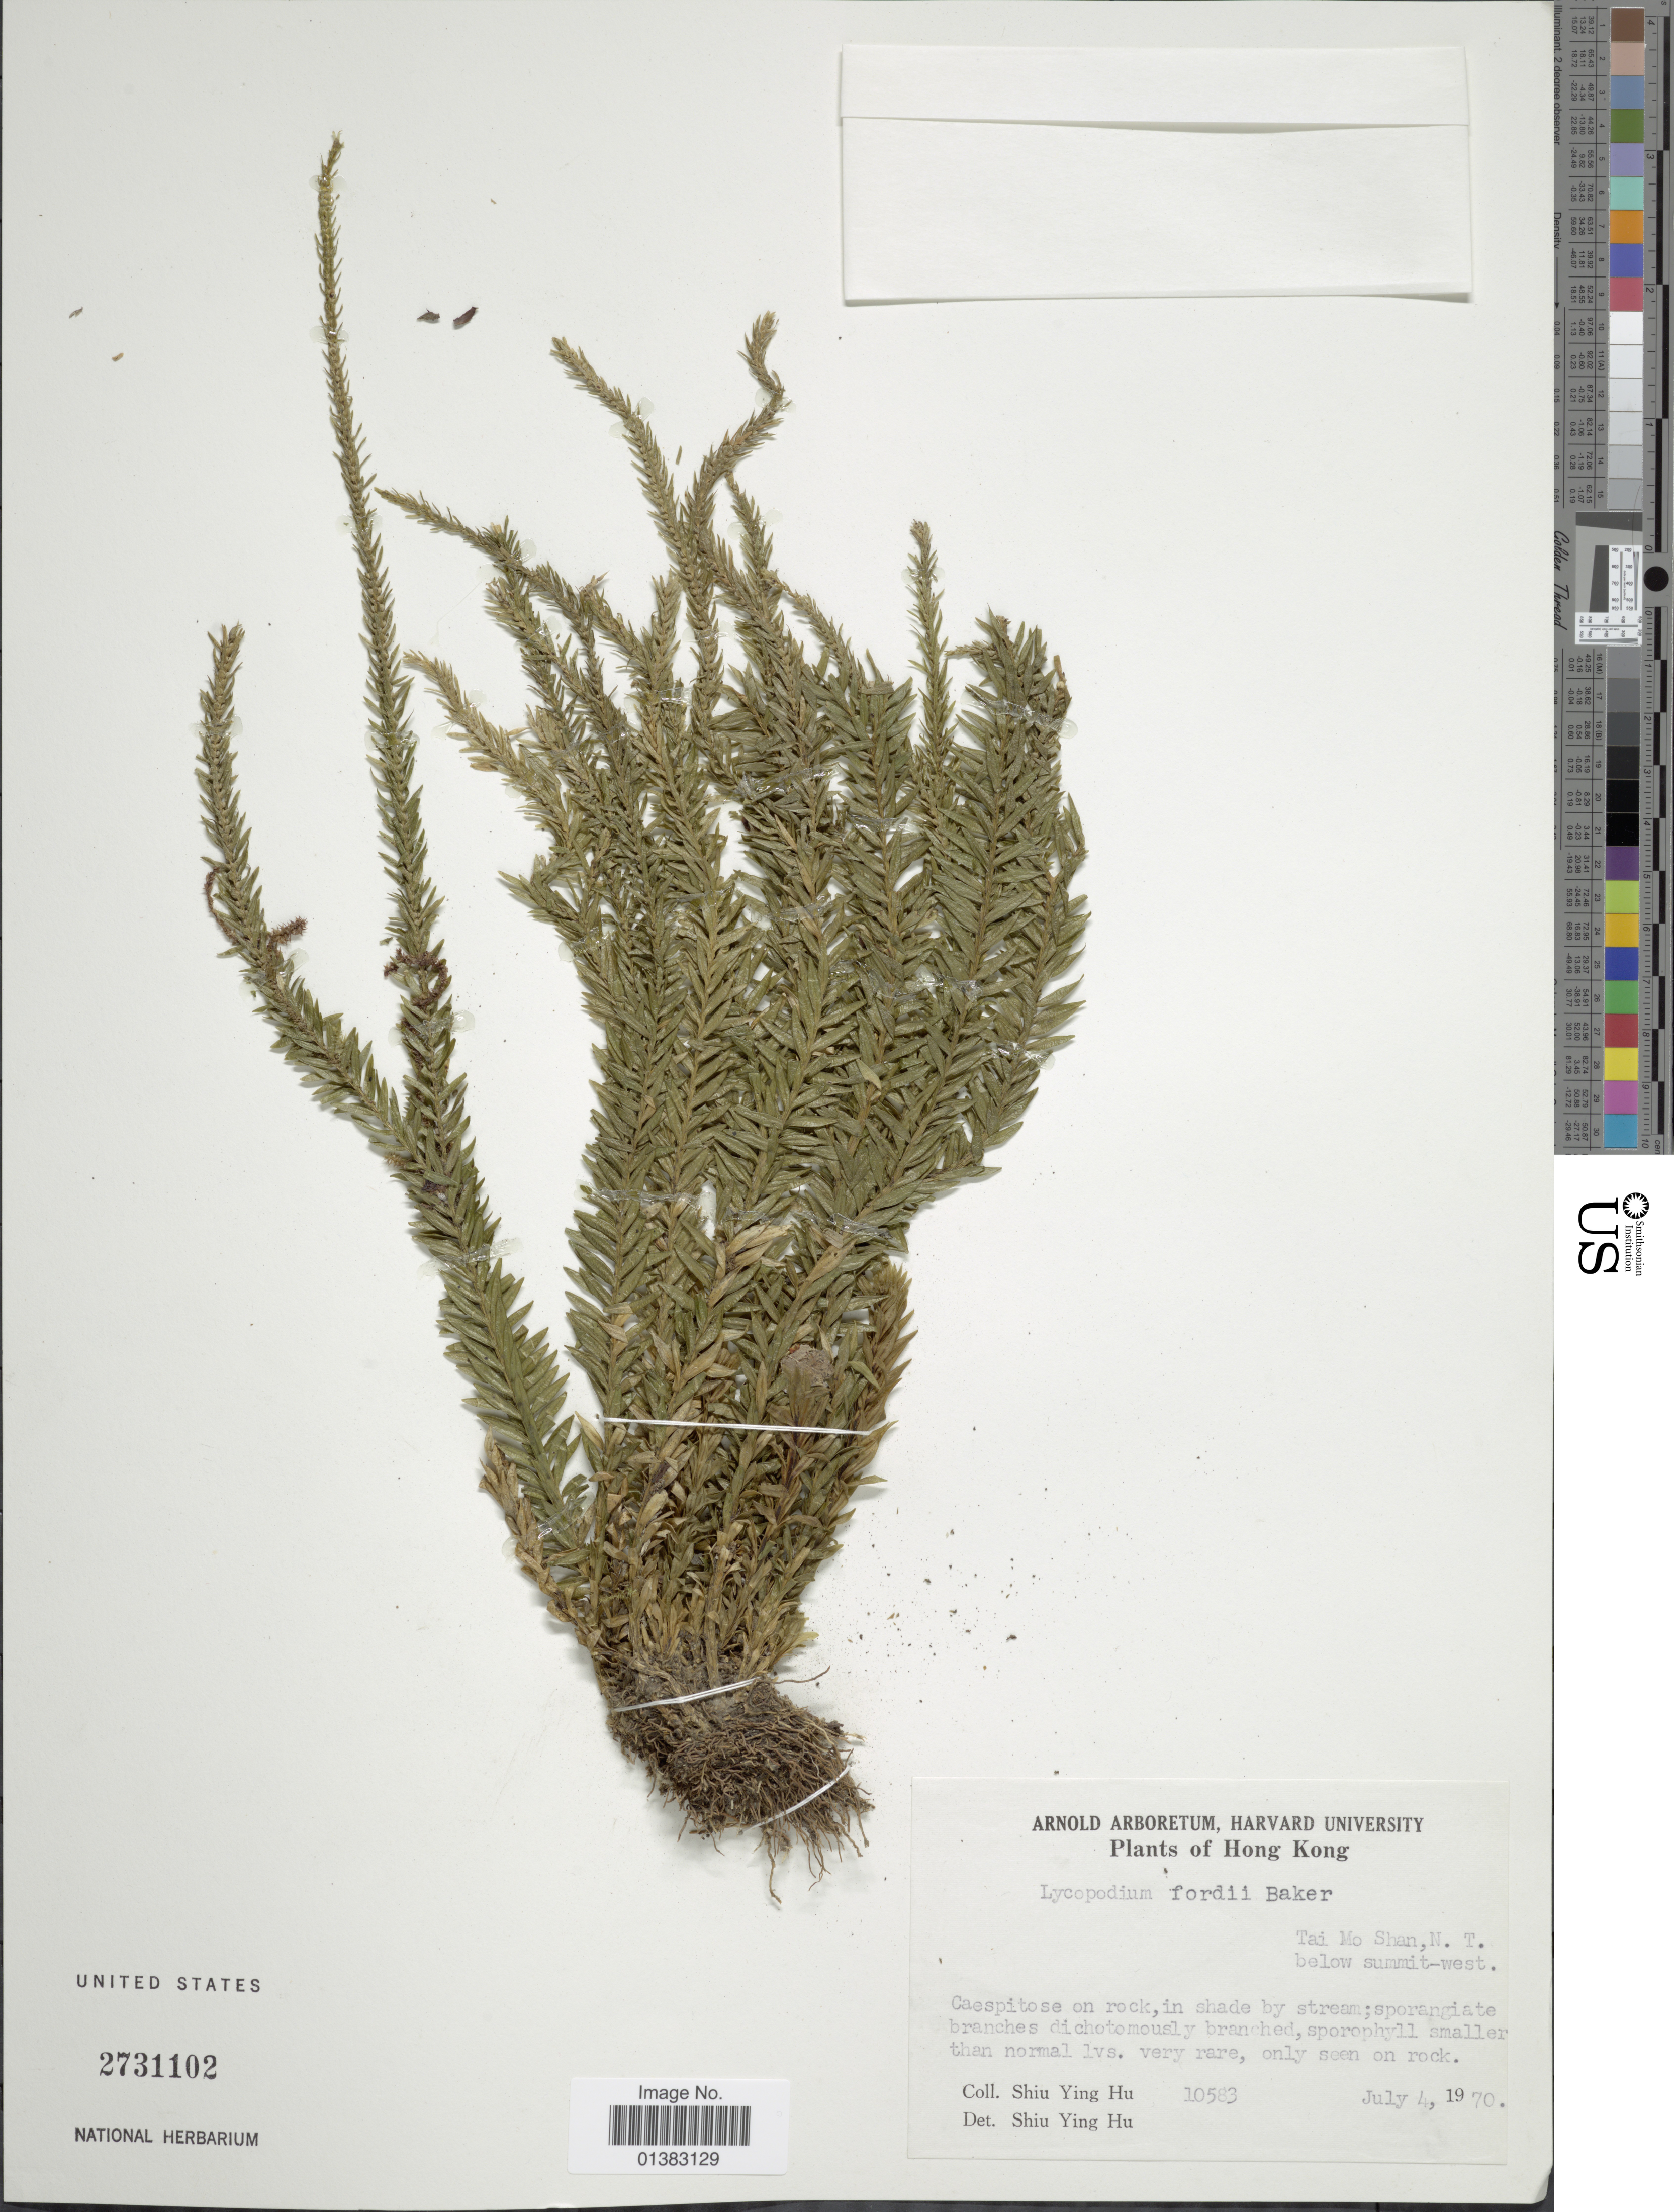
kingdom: Plantae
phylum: Tracheophyta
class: Lycopodiopsida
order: Lycopodiales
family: Lycopodiaceae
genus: Phlegmariurus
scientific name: Phlegmariurus fordii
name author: (Baker) Ching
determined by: Field, A. R.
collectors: S. Y. Hu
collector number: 10583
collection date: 1970-07-04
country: China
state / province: Hong Kong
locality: Tai Mo Shan, N.T., below summit-west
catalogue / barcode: US 2731102